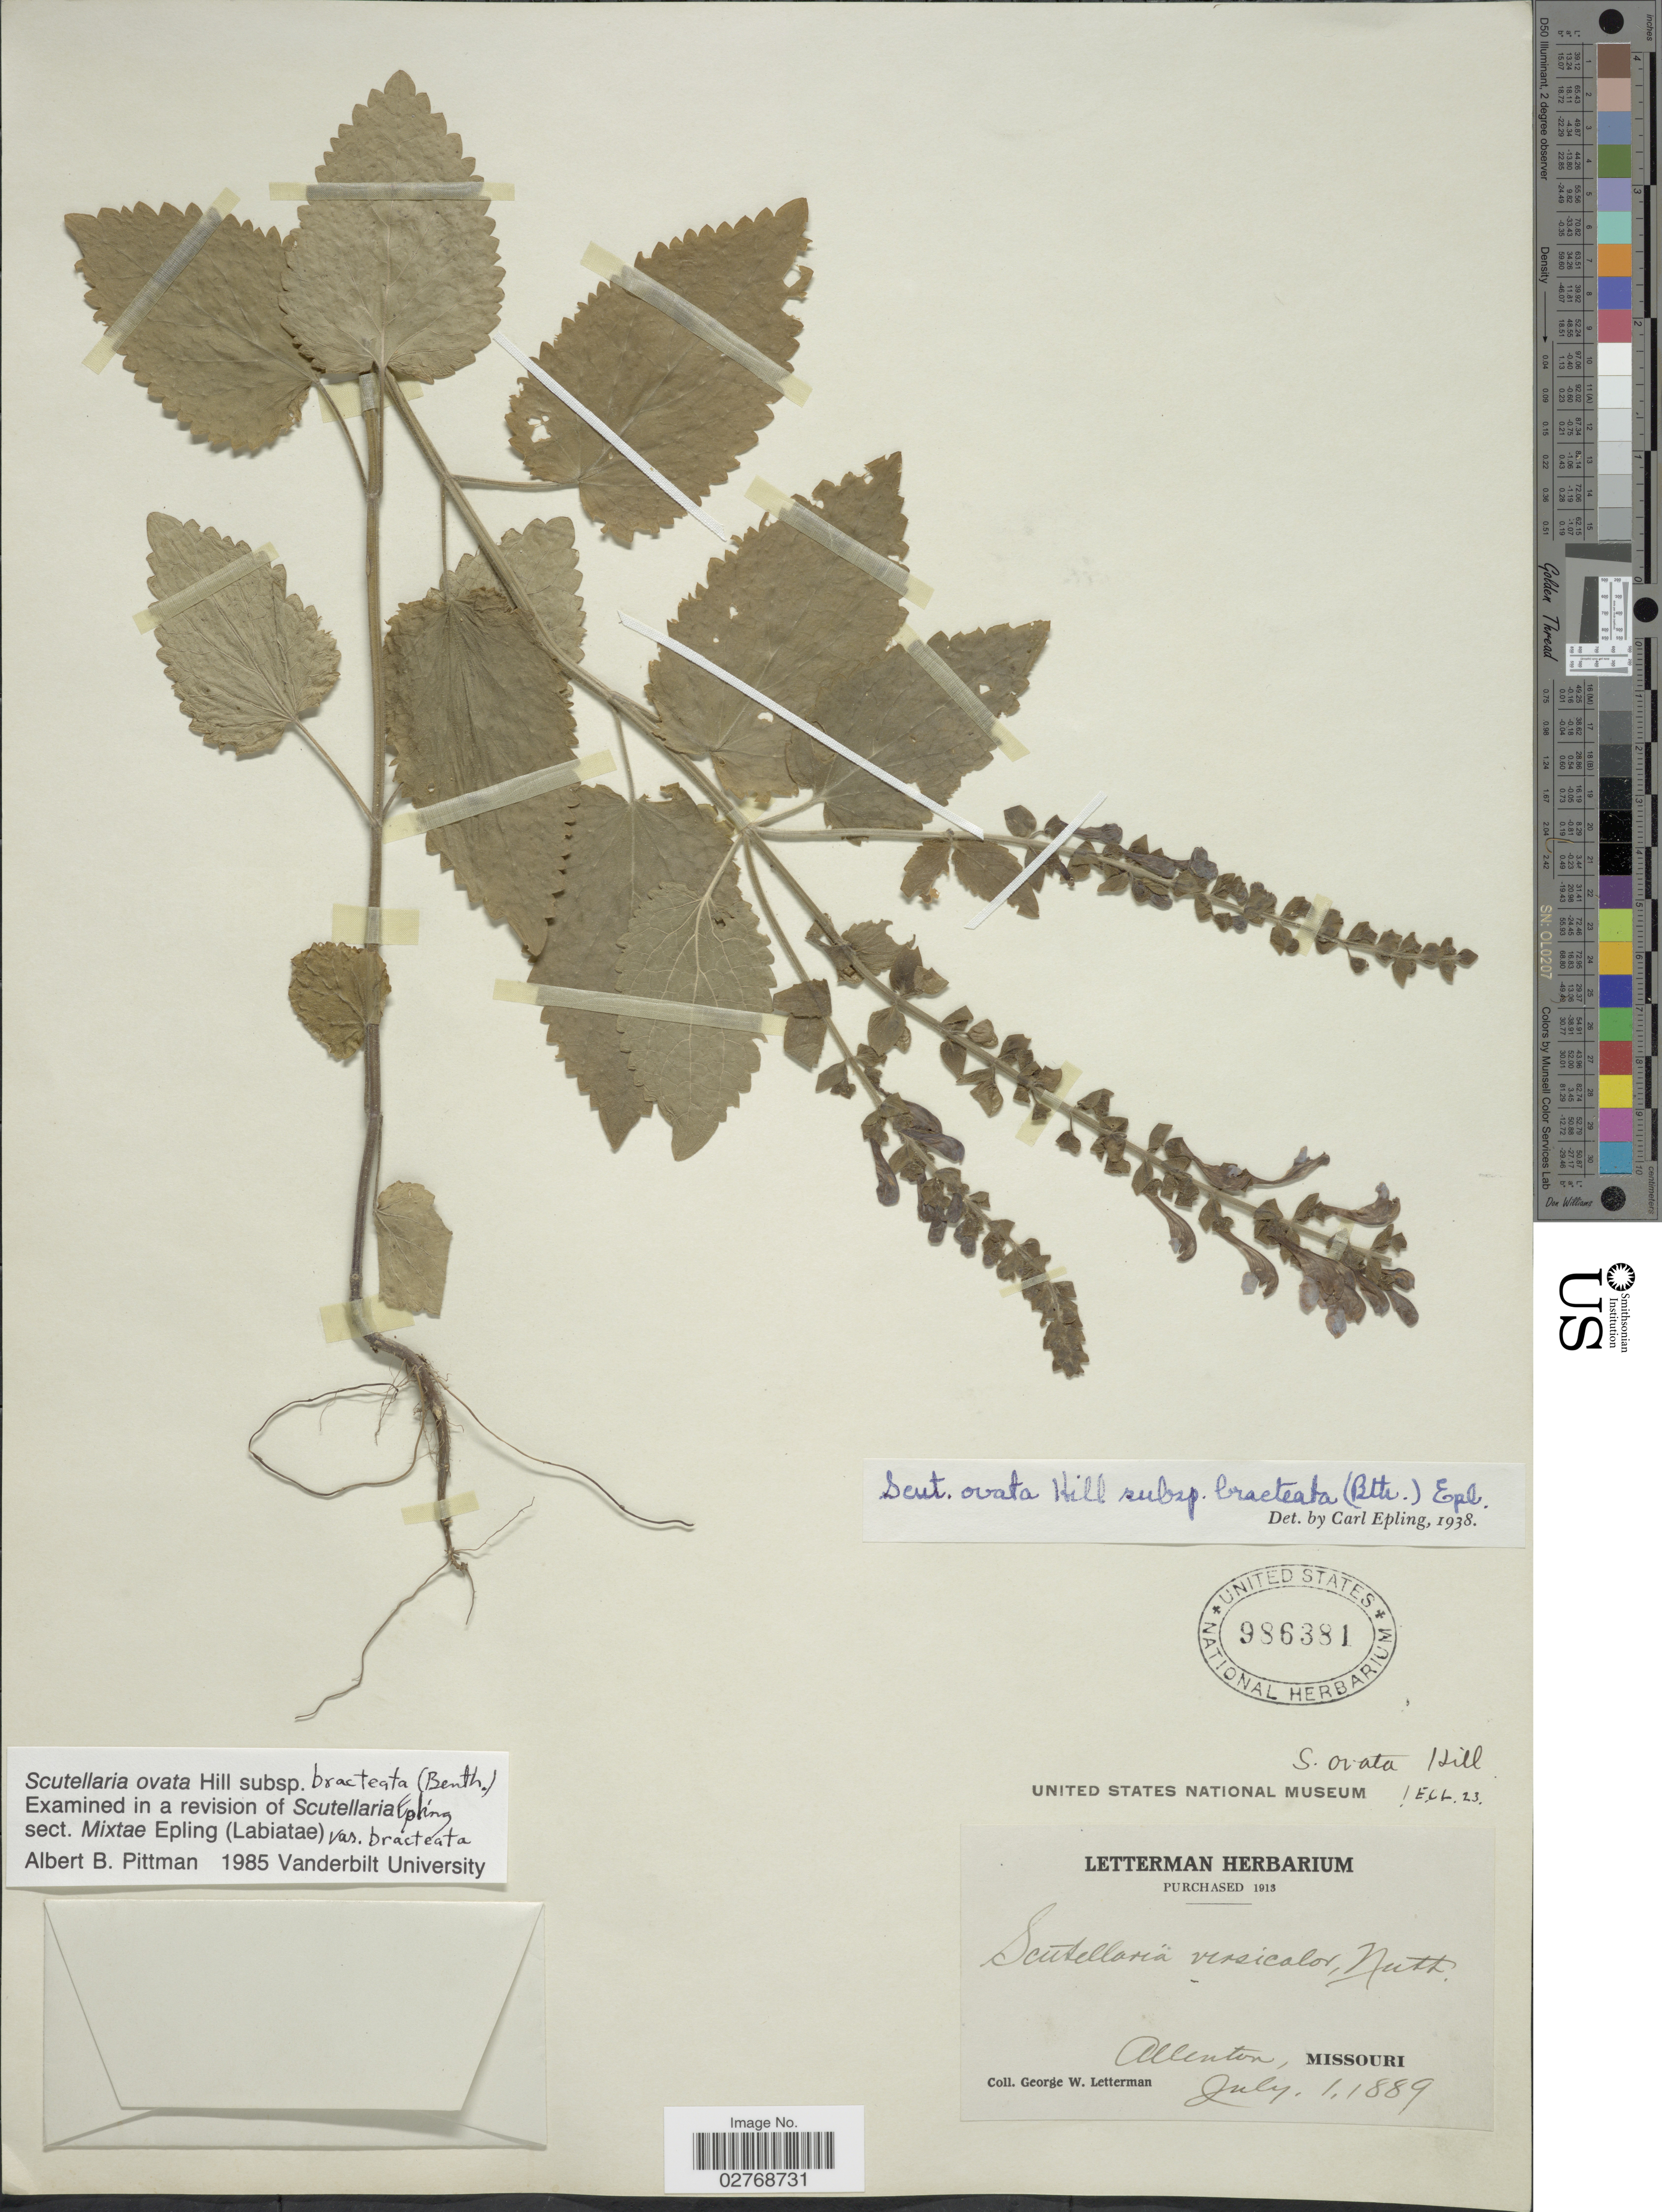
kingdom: Plantae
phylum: Tracheophyta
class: Magnoliopsida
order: Lamiales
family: Lamiaceae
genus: Scutellaria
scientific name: Scutellaria ovata subsp. bracteata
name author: (Benth.) Epling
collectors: G. W. Letterman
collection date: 1889-07-01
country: United States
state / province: Missouri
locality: Allenton.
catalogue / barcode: US 986381